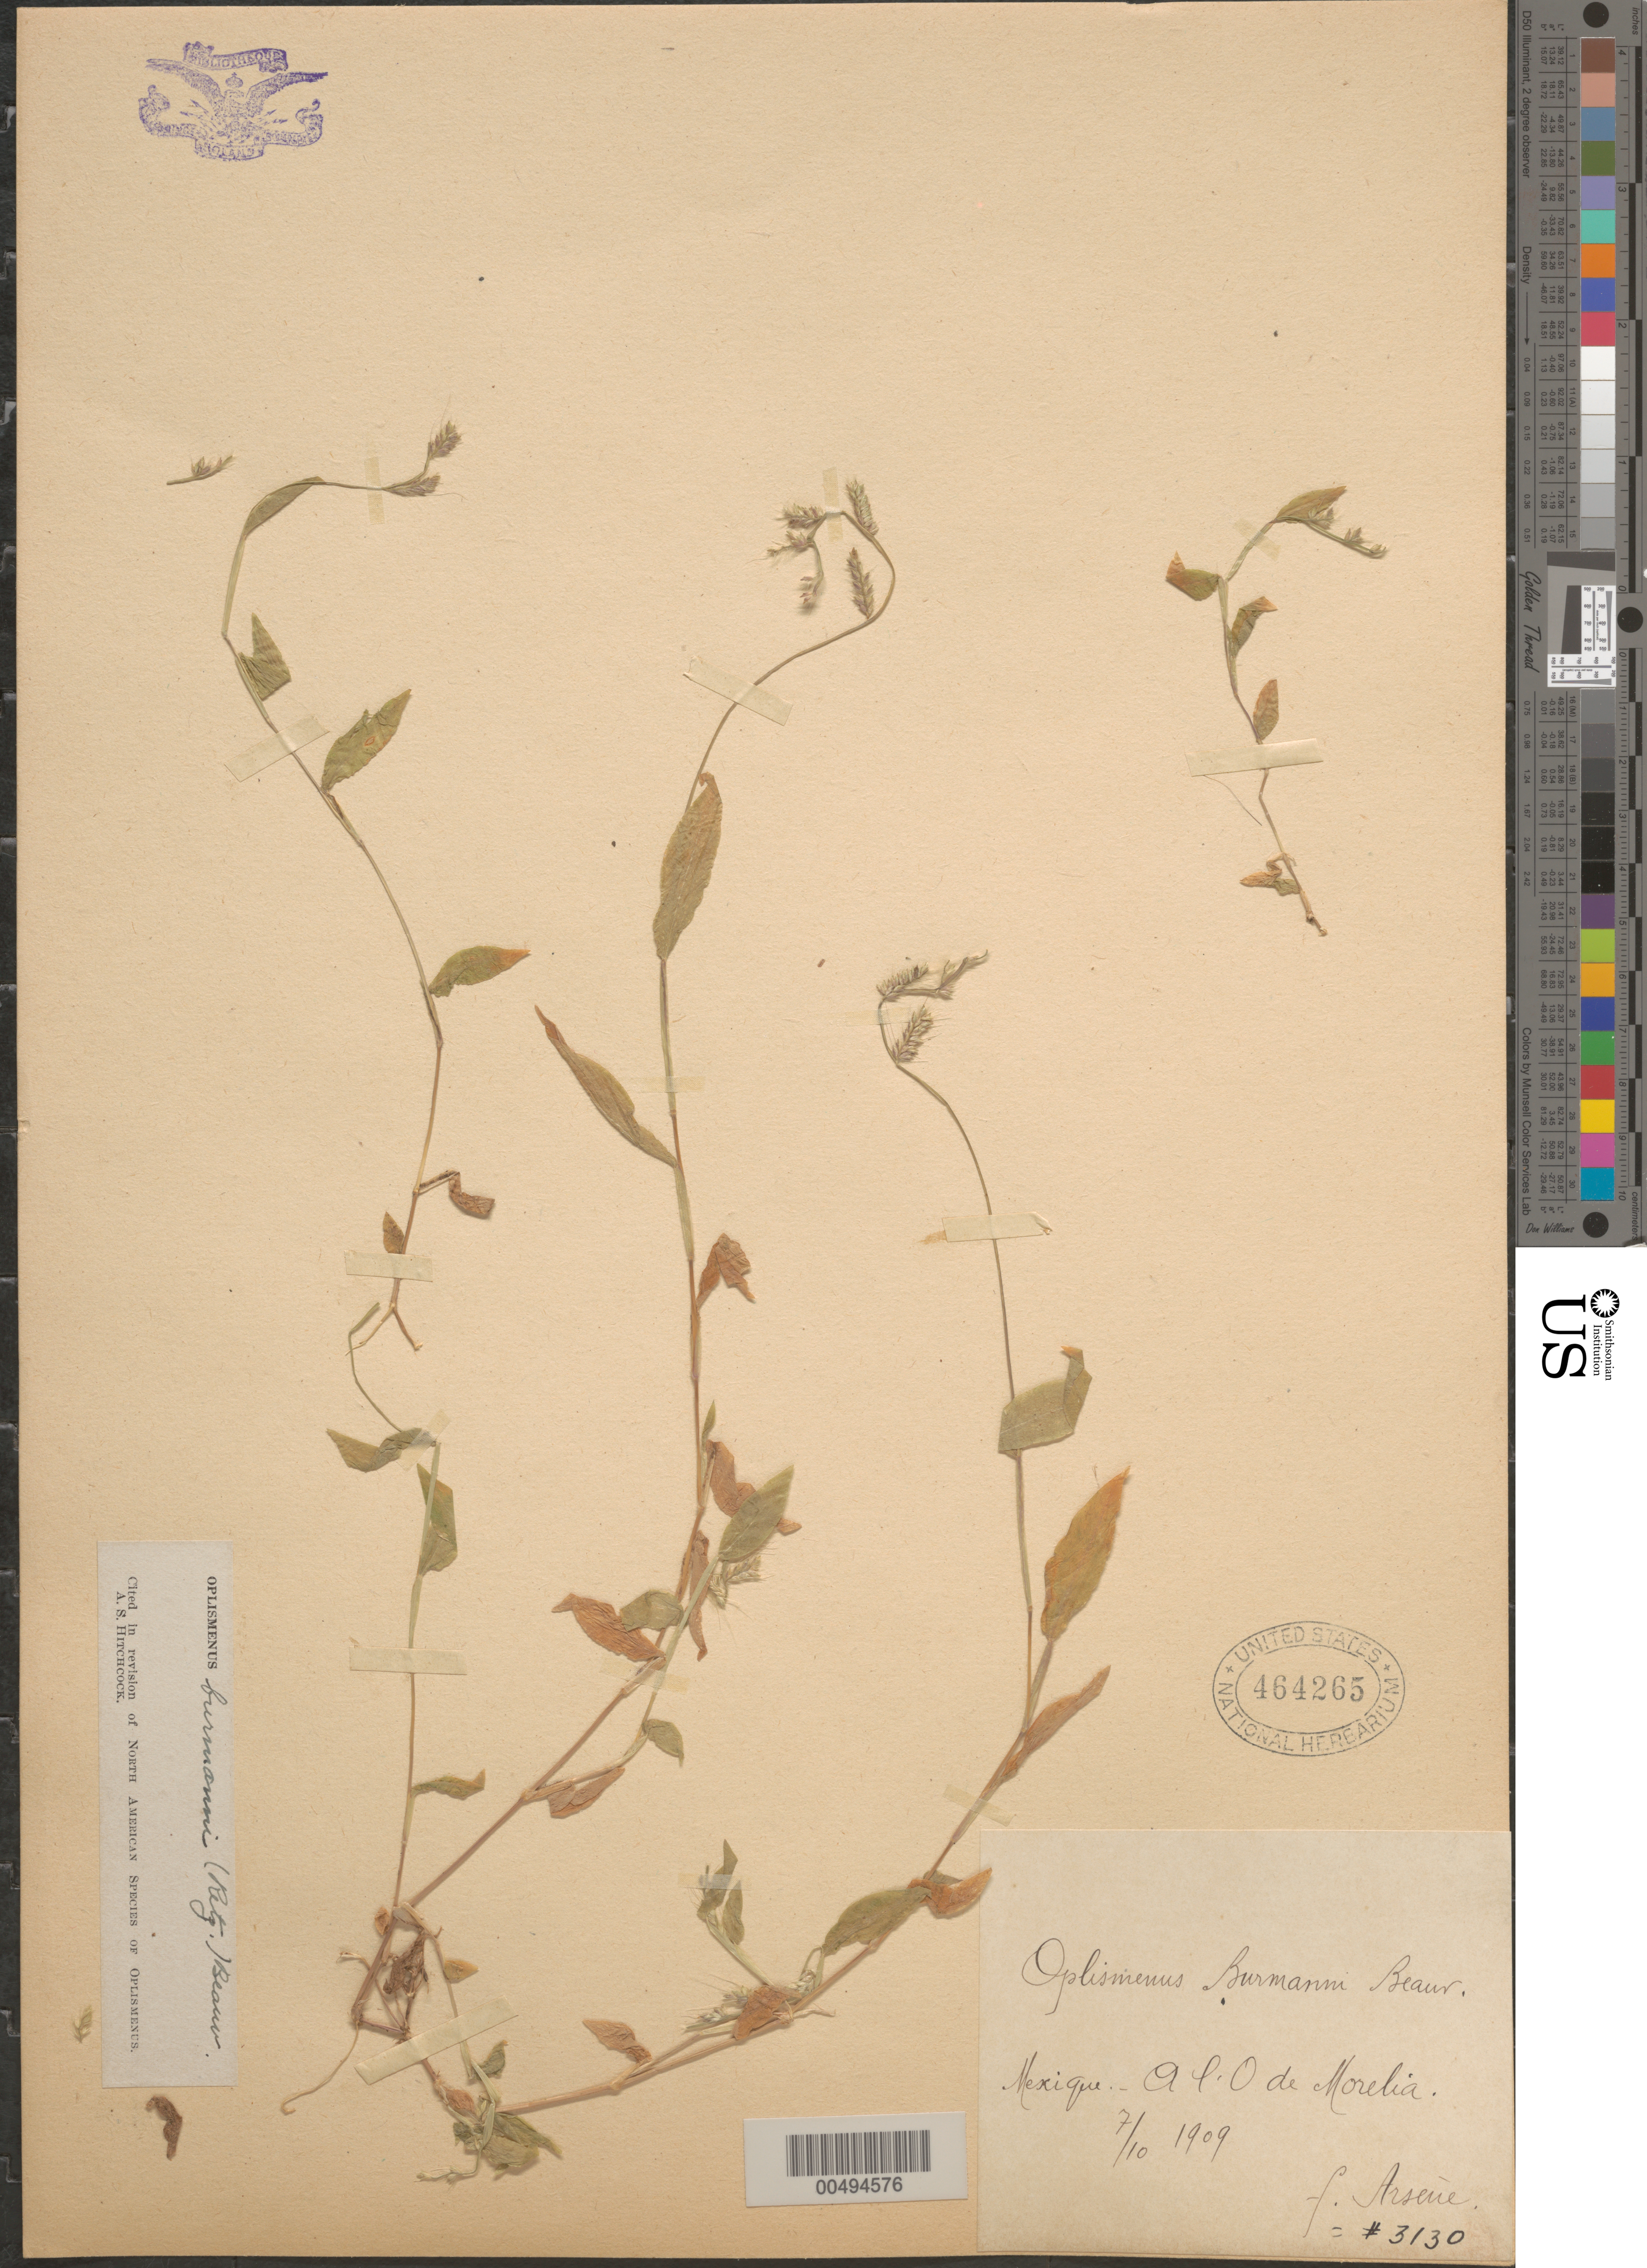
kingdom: Plantae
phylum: Tracheophyta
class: Liliopsida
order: Poales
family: Poaceae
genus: Oplismenus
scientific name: Oplismenus burmannii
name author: (Retz.) P. Beauv.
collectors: Bro. G. Arsène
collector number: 3130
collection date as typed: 10 Jul 1909 to 7 Oct 1909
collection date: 1909-07-10/1909-10-07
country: Mexico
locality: A l'O de Morelia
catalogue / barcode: US 464265